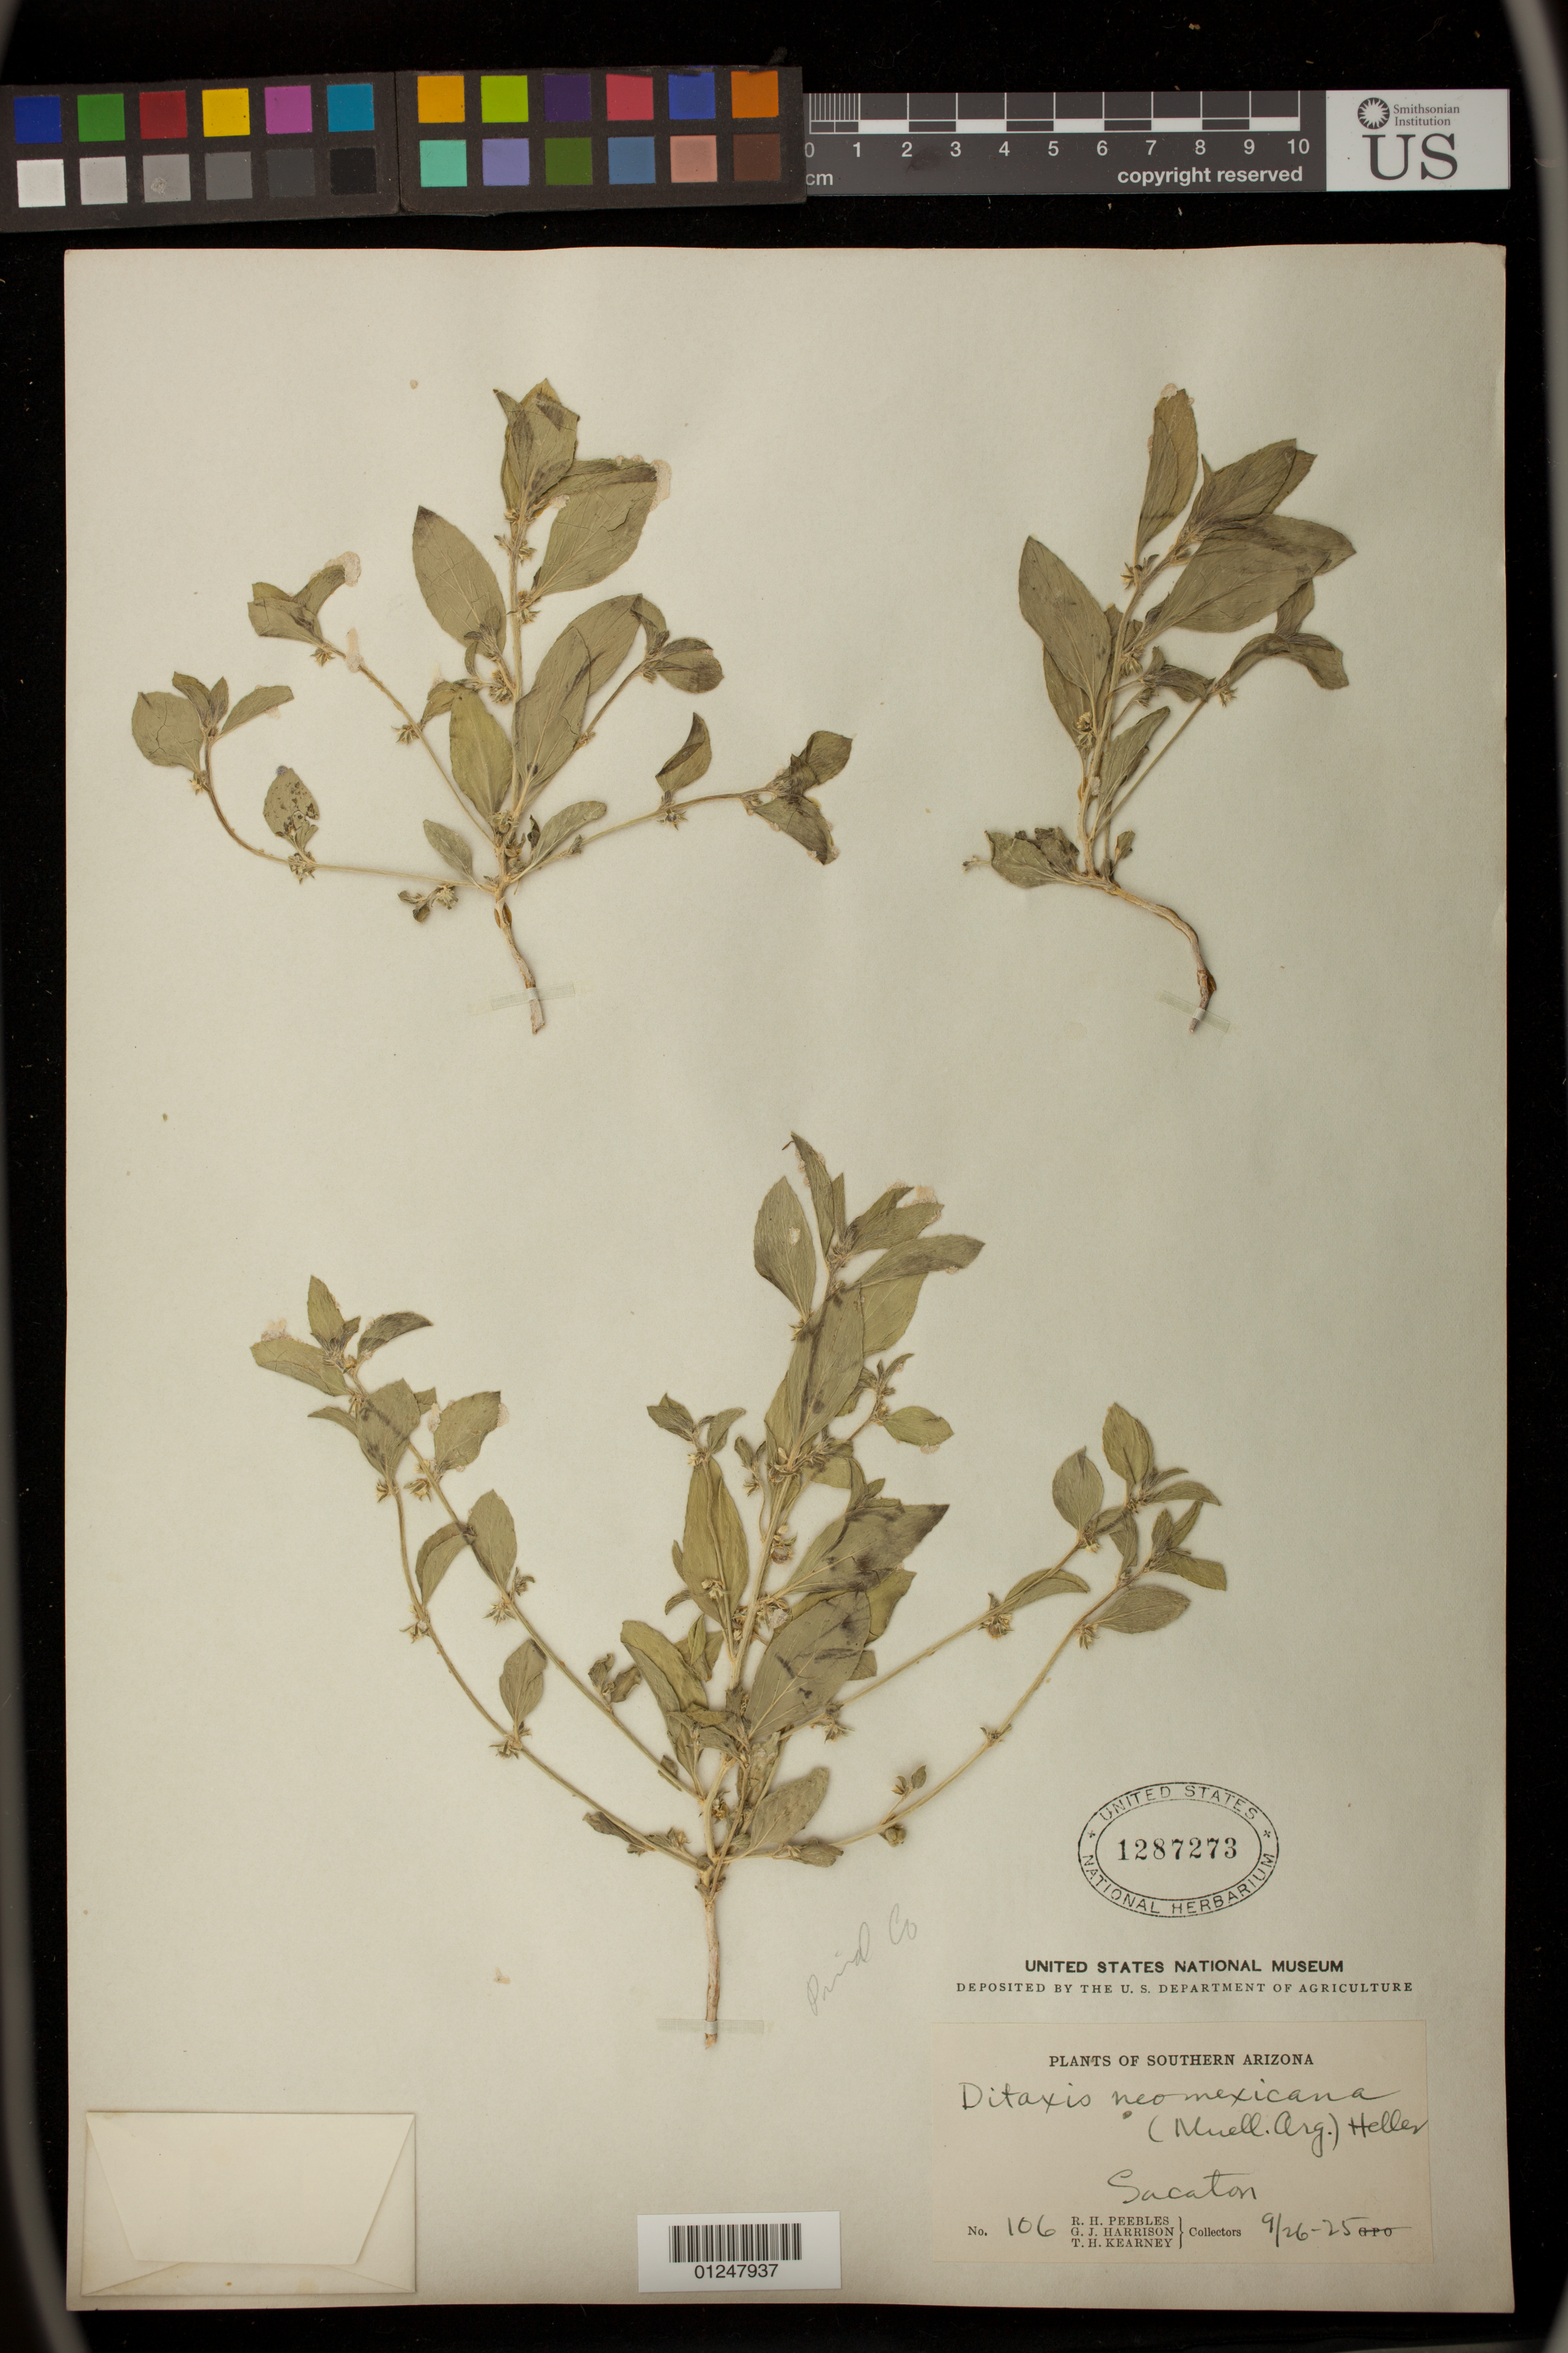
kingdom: Plantae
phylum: Tracheophyta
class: Magnoliopsida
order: Malpighiales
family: Euphorbiaceae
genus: Argythamnia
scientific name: Argythamnia serrata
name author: (Torr.) Müll. Arg.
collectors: R. H. Peebles, G. J. Harrison & T. H. Kearney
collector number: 106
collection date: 1925-09-26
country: United States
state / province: Arizona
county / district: Pinal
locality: Sacaton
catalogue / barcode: US 1287273